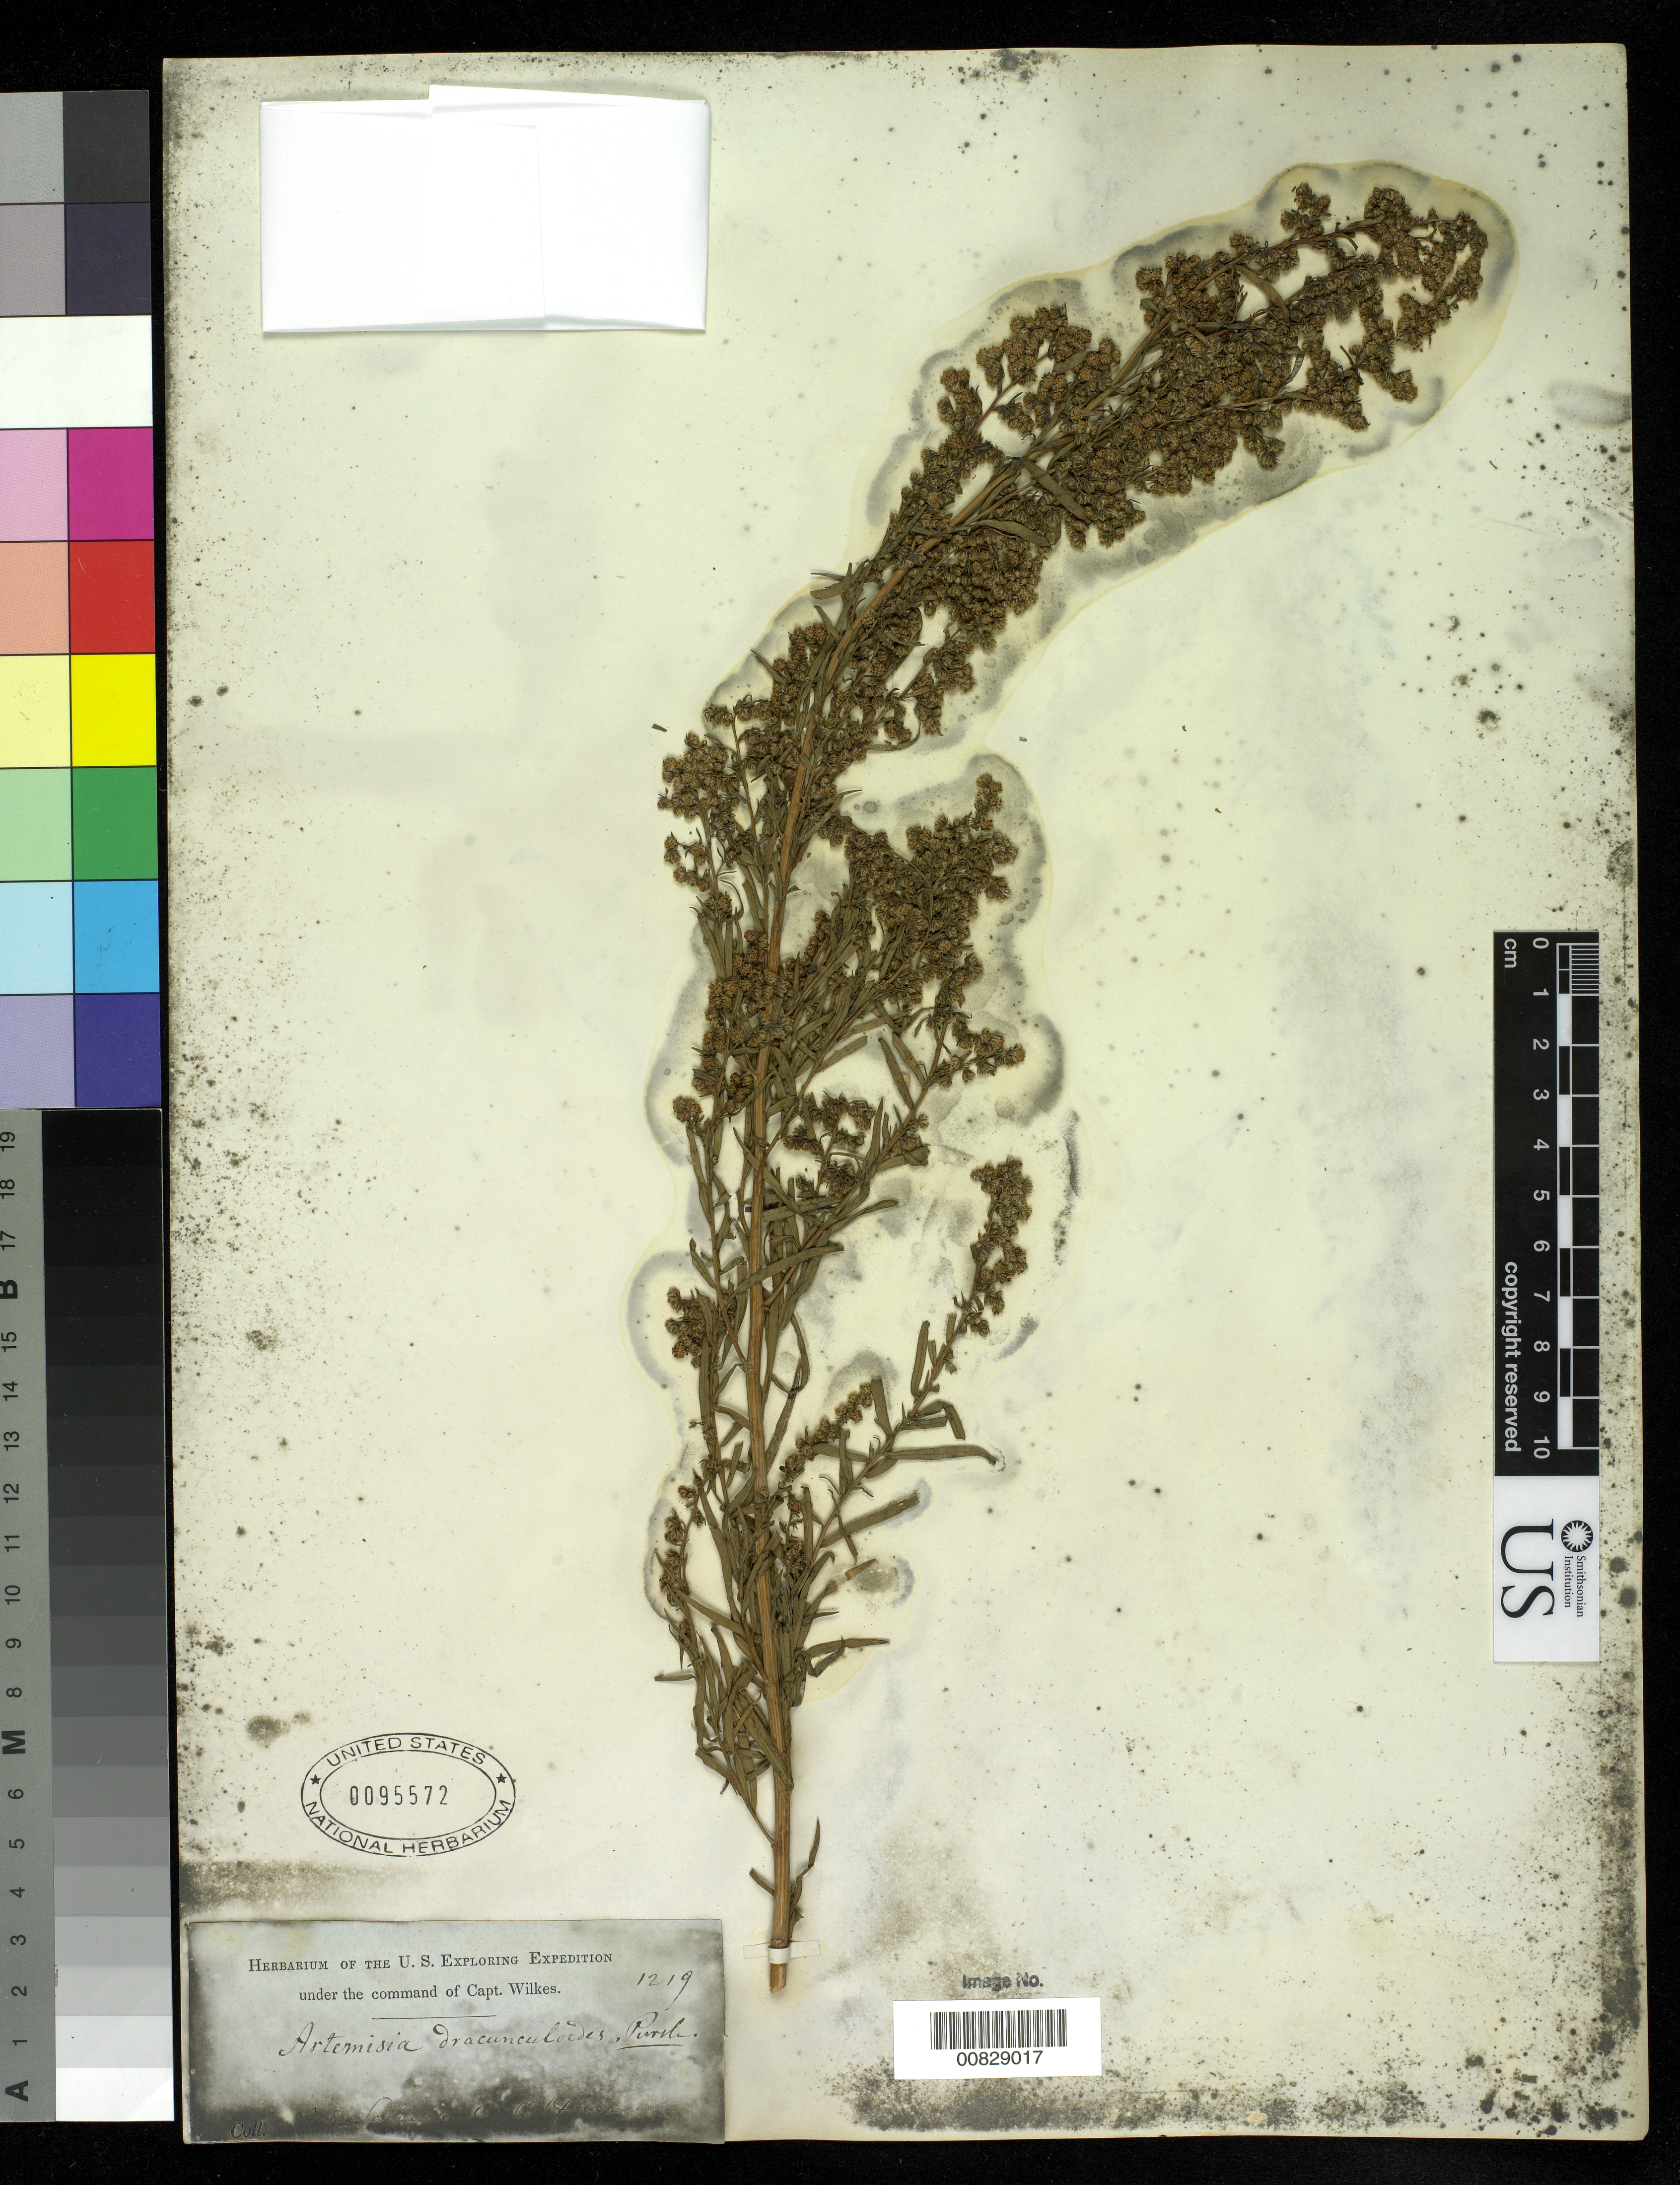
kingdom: Plantae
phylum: Tracheophyta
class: Magnoliopsida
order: Asterales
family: Asteraceae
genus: Artemisia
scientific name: Artemisia aromatica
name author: A. Nelson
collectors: Wilkes Explor. Exped.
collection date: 1838/1842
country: United States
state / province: California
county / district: Sacramento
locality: Lower Sacramento California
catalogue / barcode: US 95572